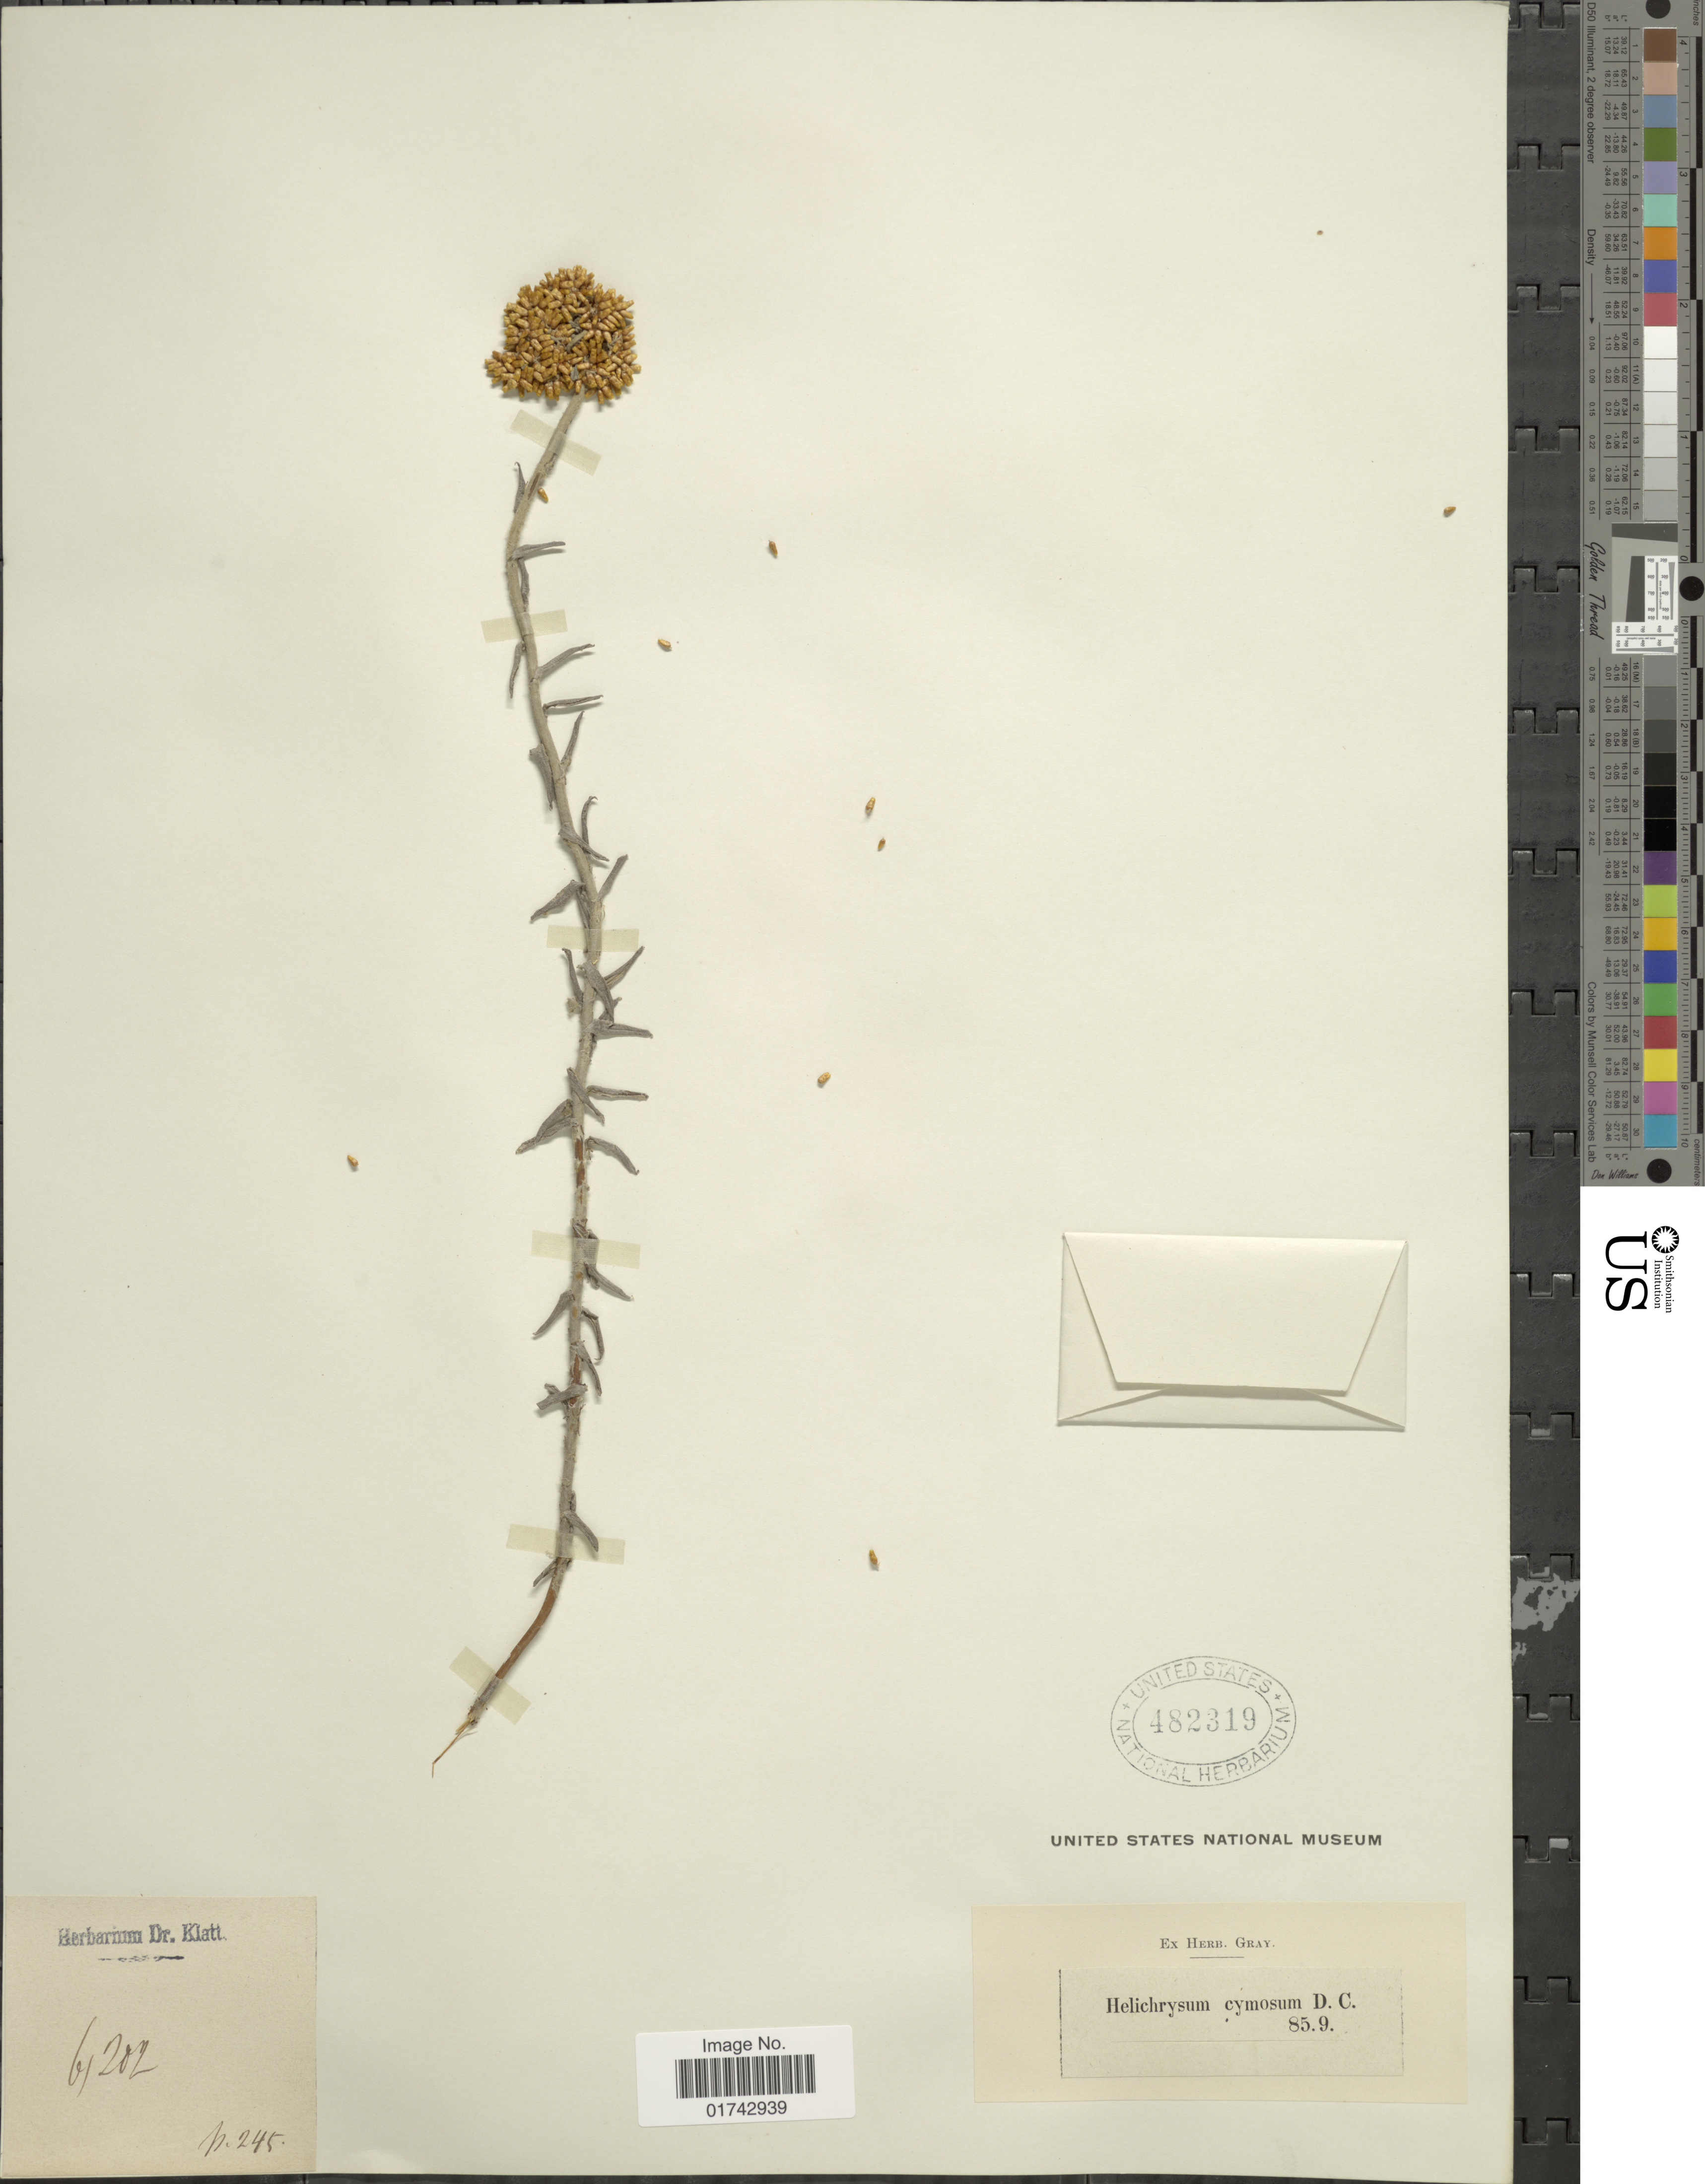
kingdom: Plantae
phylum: Tracheophyta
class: Magnoliopsida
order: Asterales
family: Asteraceae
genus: Helichrysum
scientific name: Helichrysum cymosum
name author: (L.) D. Don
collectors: ex herb. Dr. Klatt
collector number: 245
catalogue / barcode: US 482319